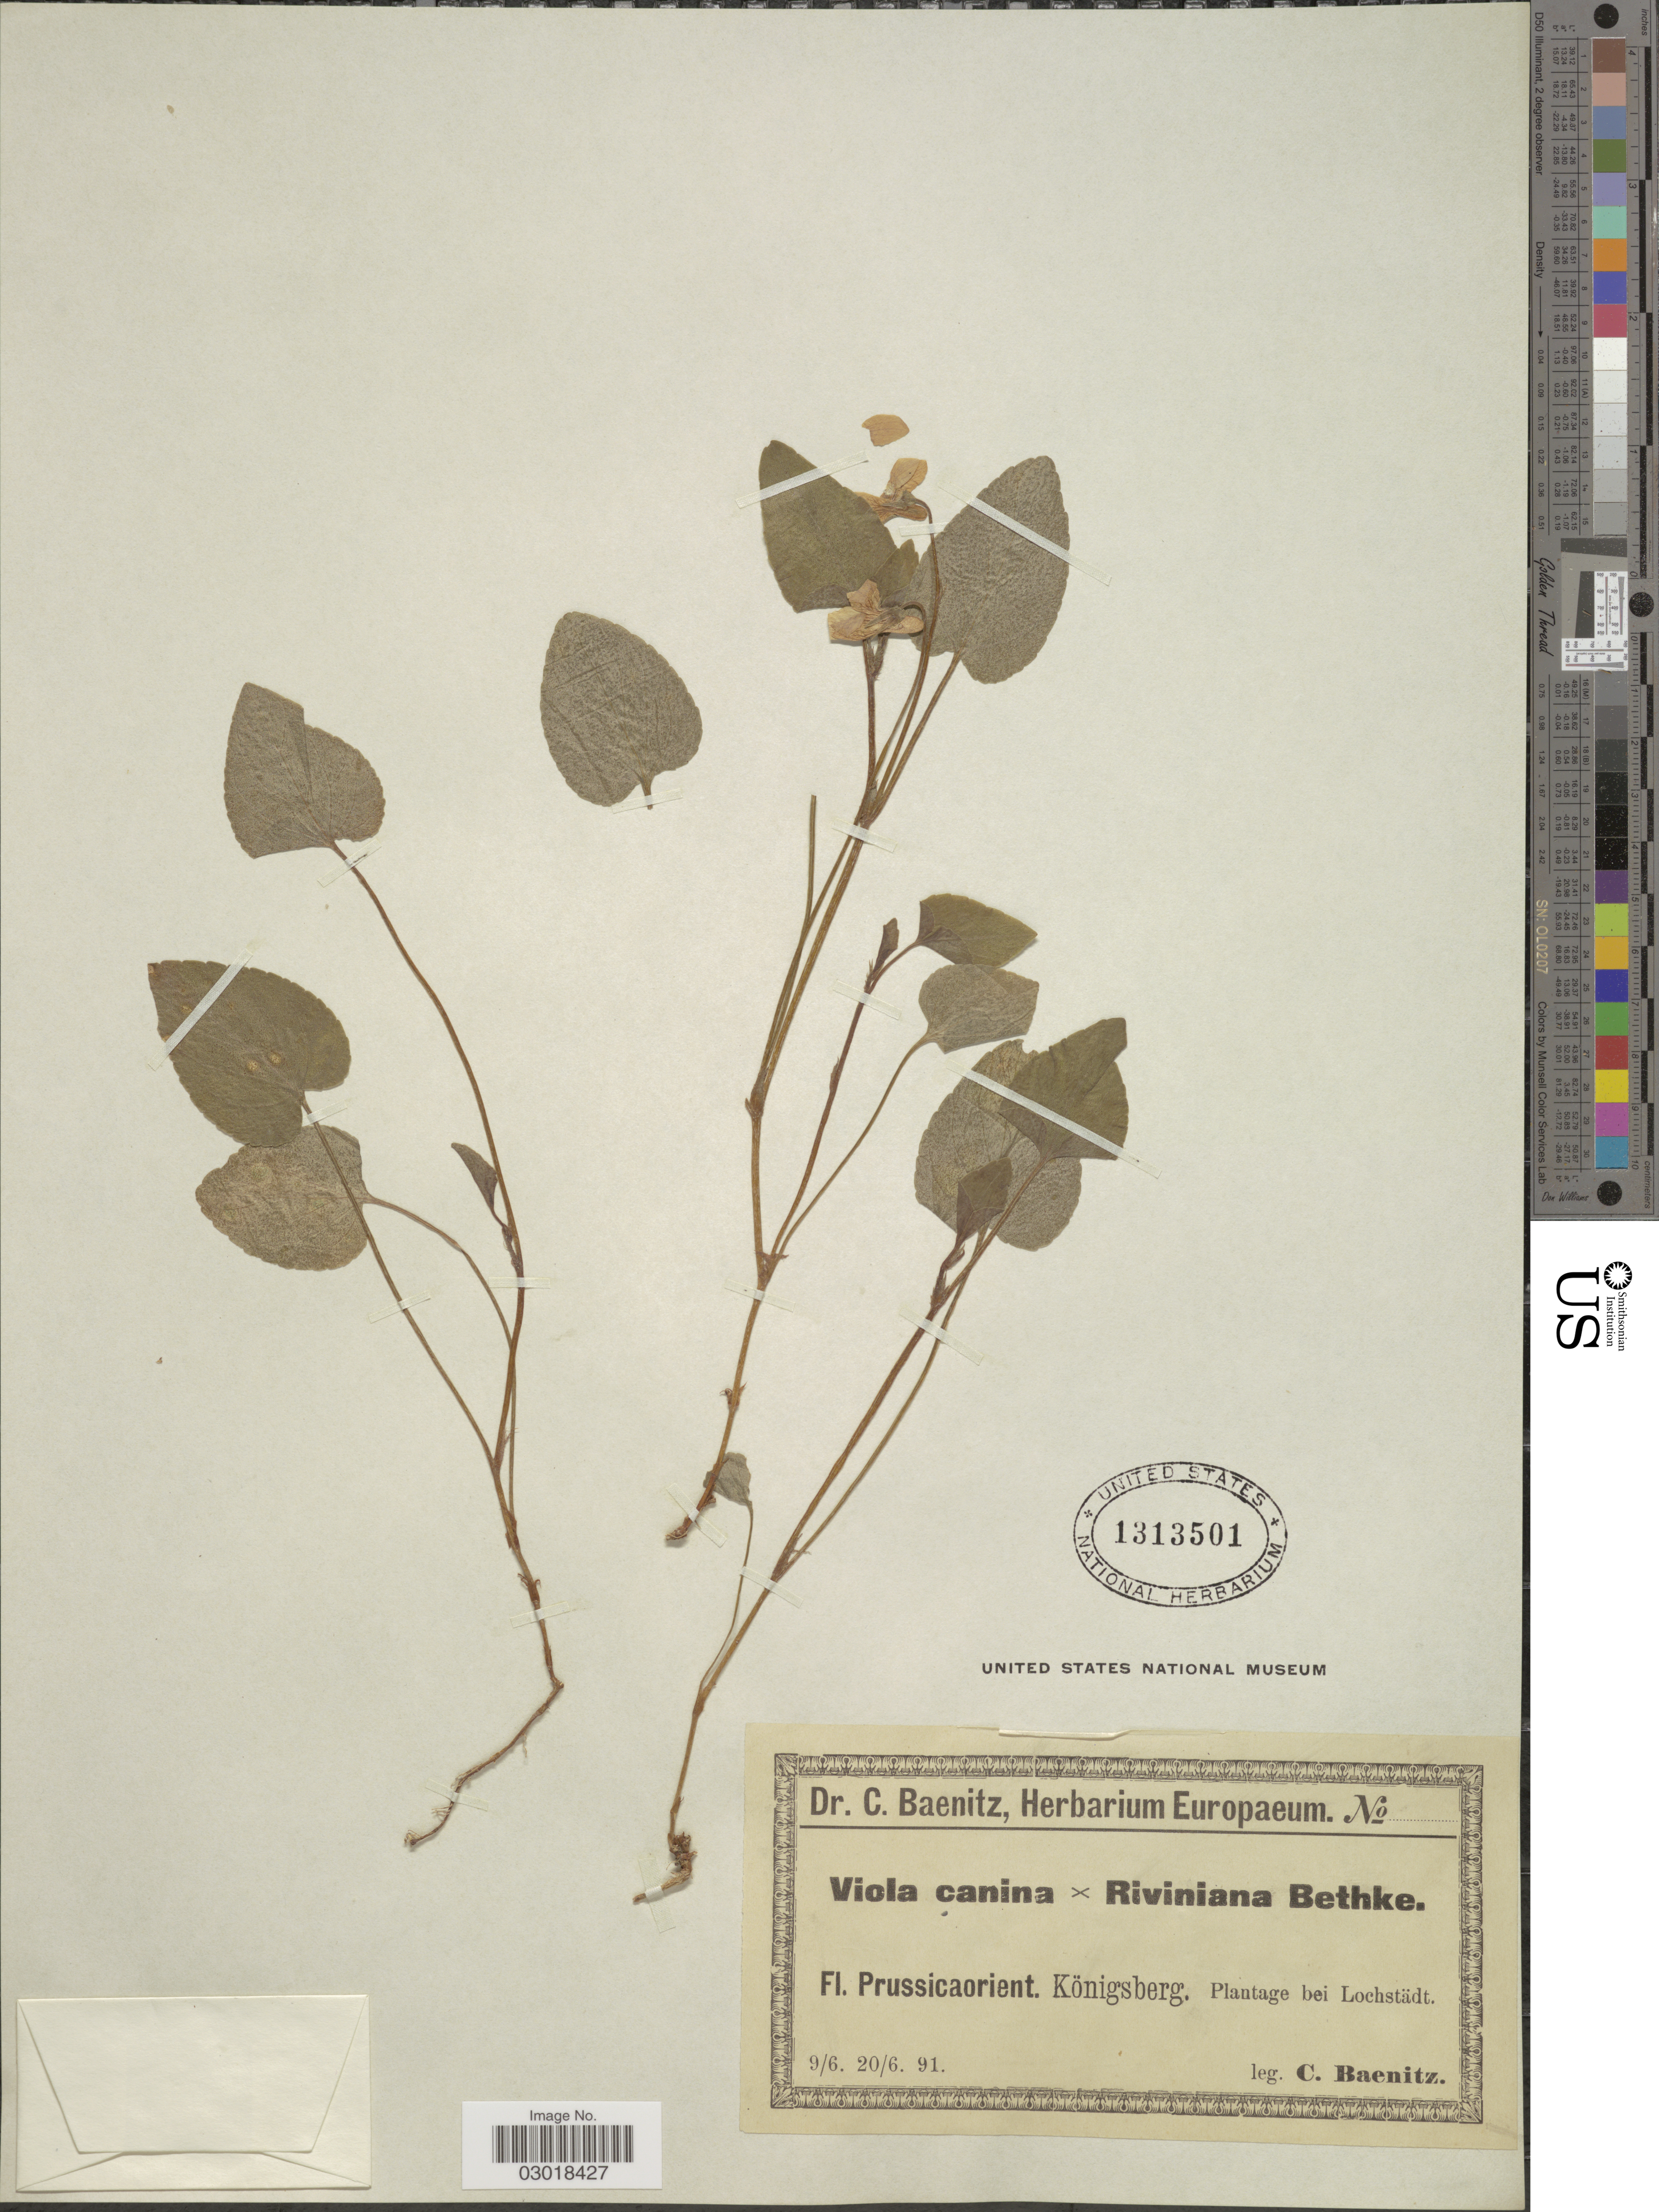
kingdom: Plantae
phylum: Tracheophyta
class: Magnoliopsida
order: Malpighiales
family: Violaceae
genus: Viola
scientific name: Viola canina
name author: L.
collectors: C. G. Baenitz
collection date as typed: Transcribed d/m/y: 9/6/91 to 20/6/91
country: Russian Federation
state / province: Kaliningrad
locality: Prussicaorient. Königsberg. Plantage bei Lochstädt.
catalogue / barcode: US 1313501